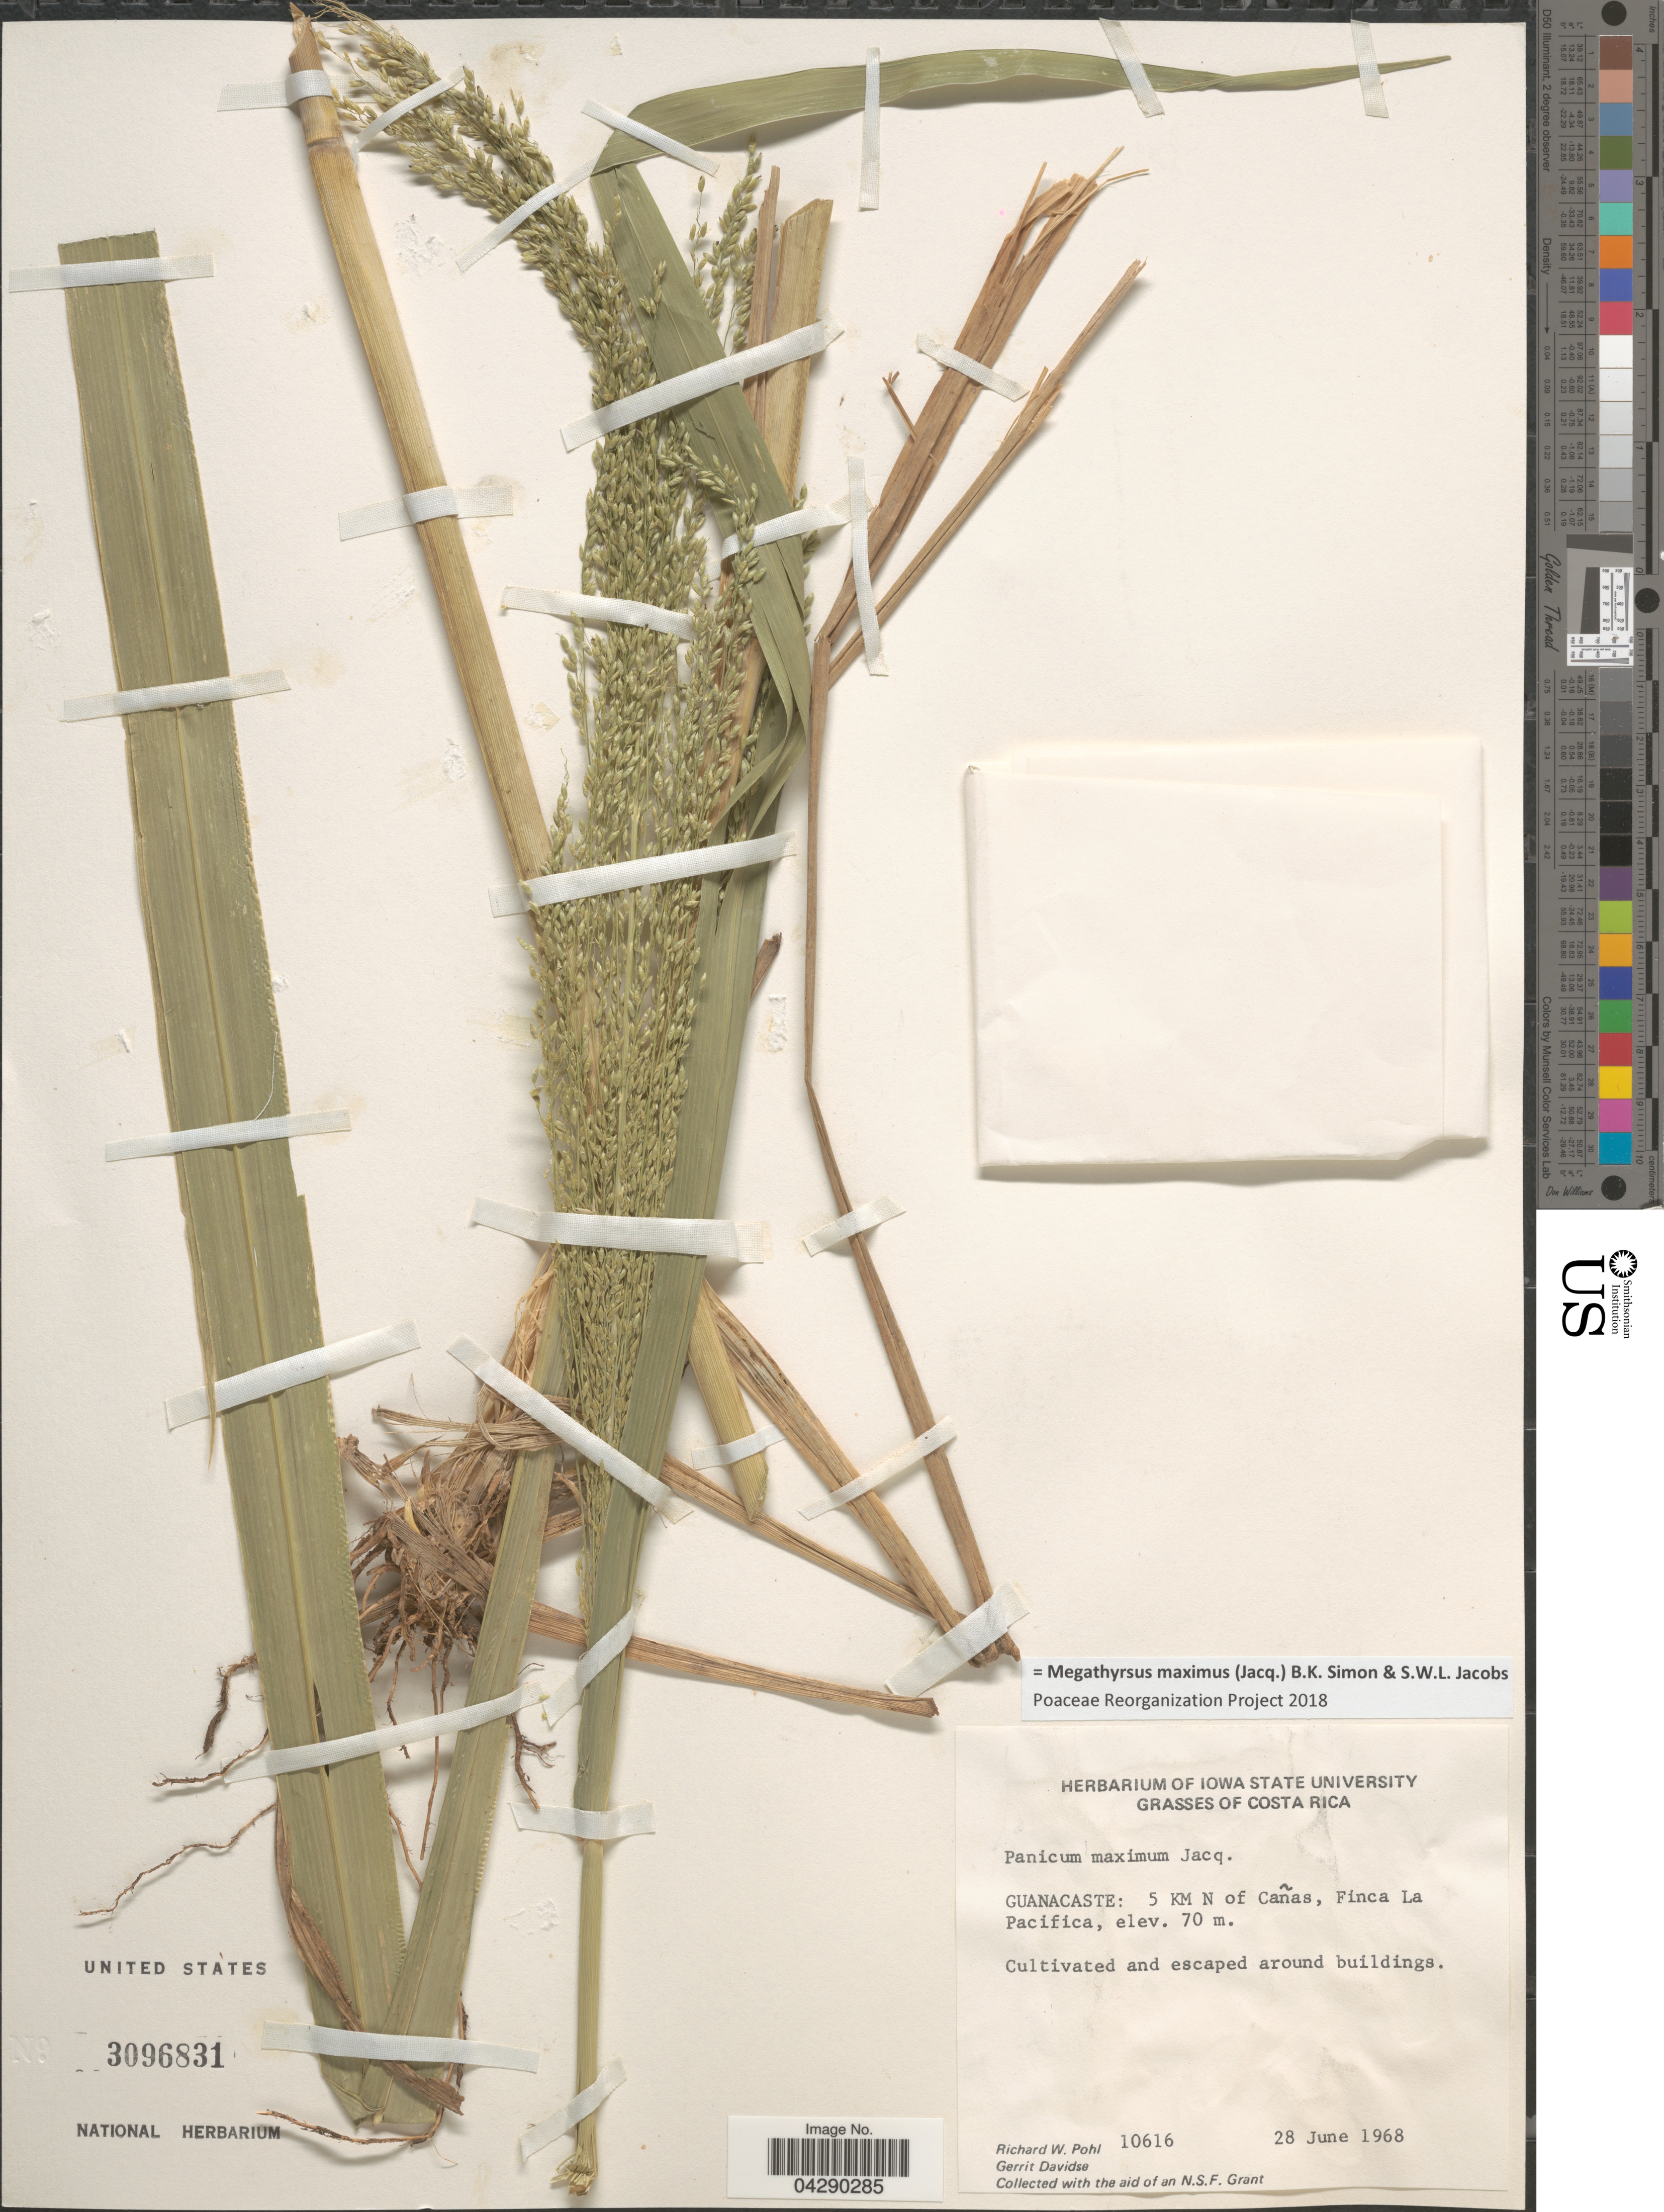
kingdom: Plantae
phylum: Tracheophyta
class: Liliopsida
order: Poales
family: Poaceae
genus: Megathyrsus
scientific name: Megathyrsus maximus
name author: (Jacq.) B.K. Simon & S.W.L. Jacobs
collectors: R. W. Pohl & G. Davidse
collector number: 10616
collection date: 1968-06-28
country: Costa Rica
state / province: Guanacaste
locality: Guanacaste: 5 KM N of Cañas, Finca La Pacifica.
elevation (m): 70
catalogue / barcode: US 3096831